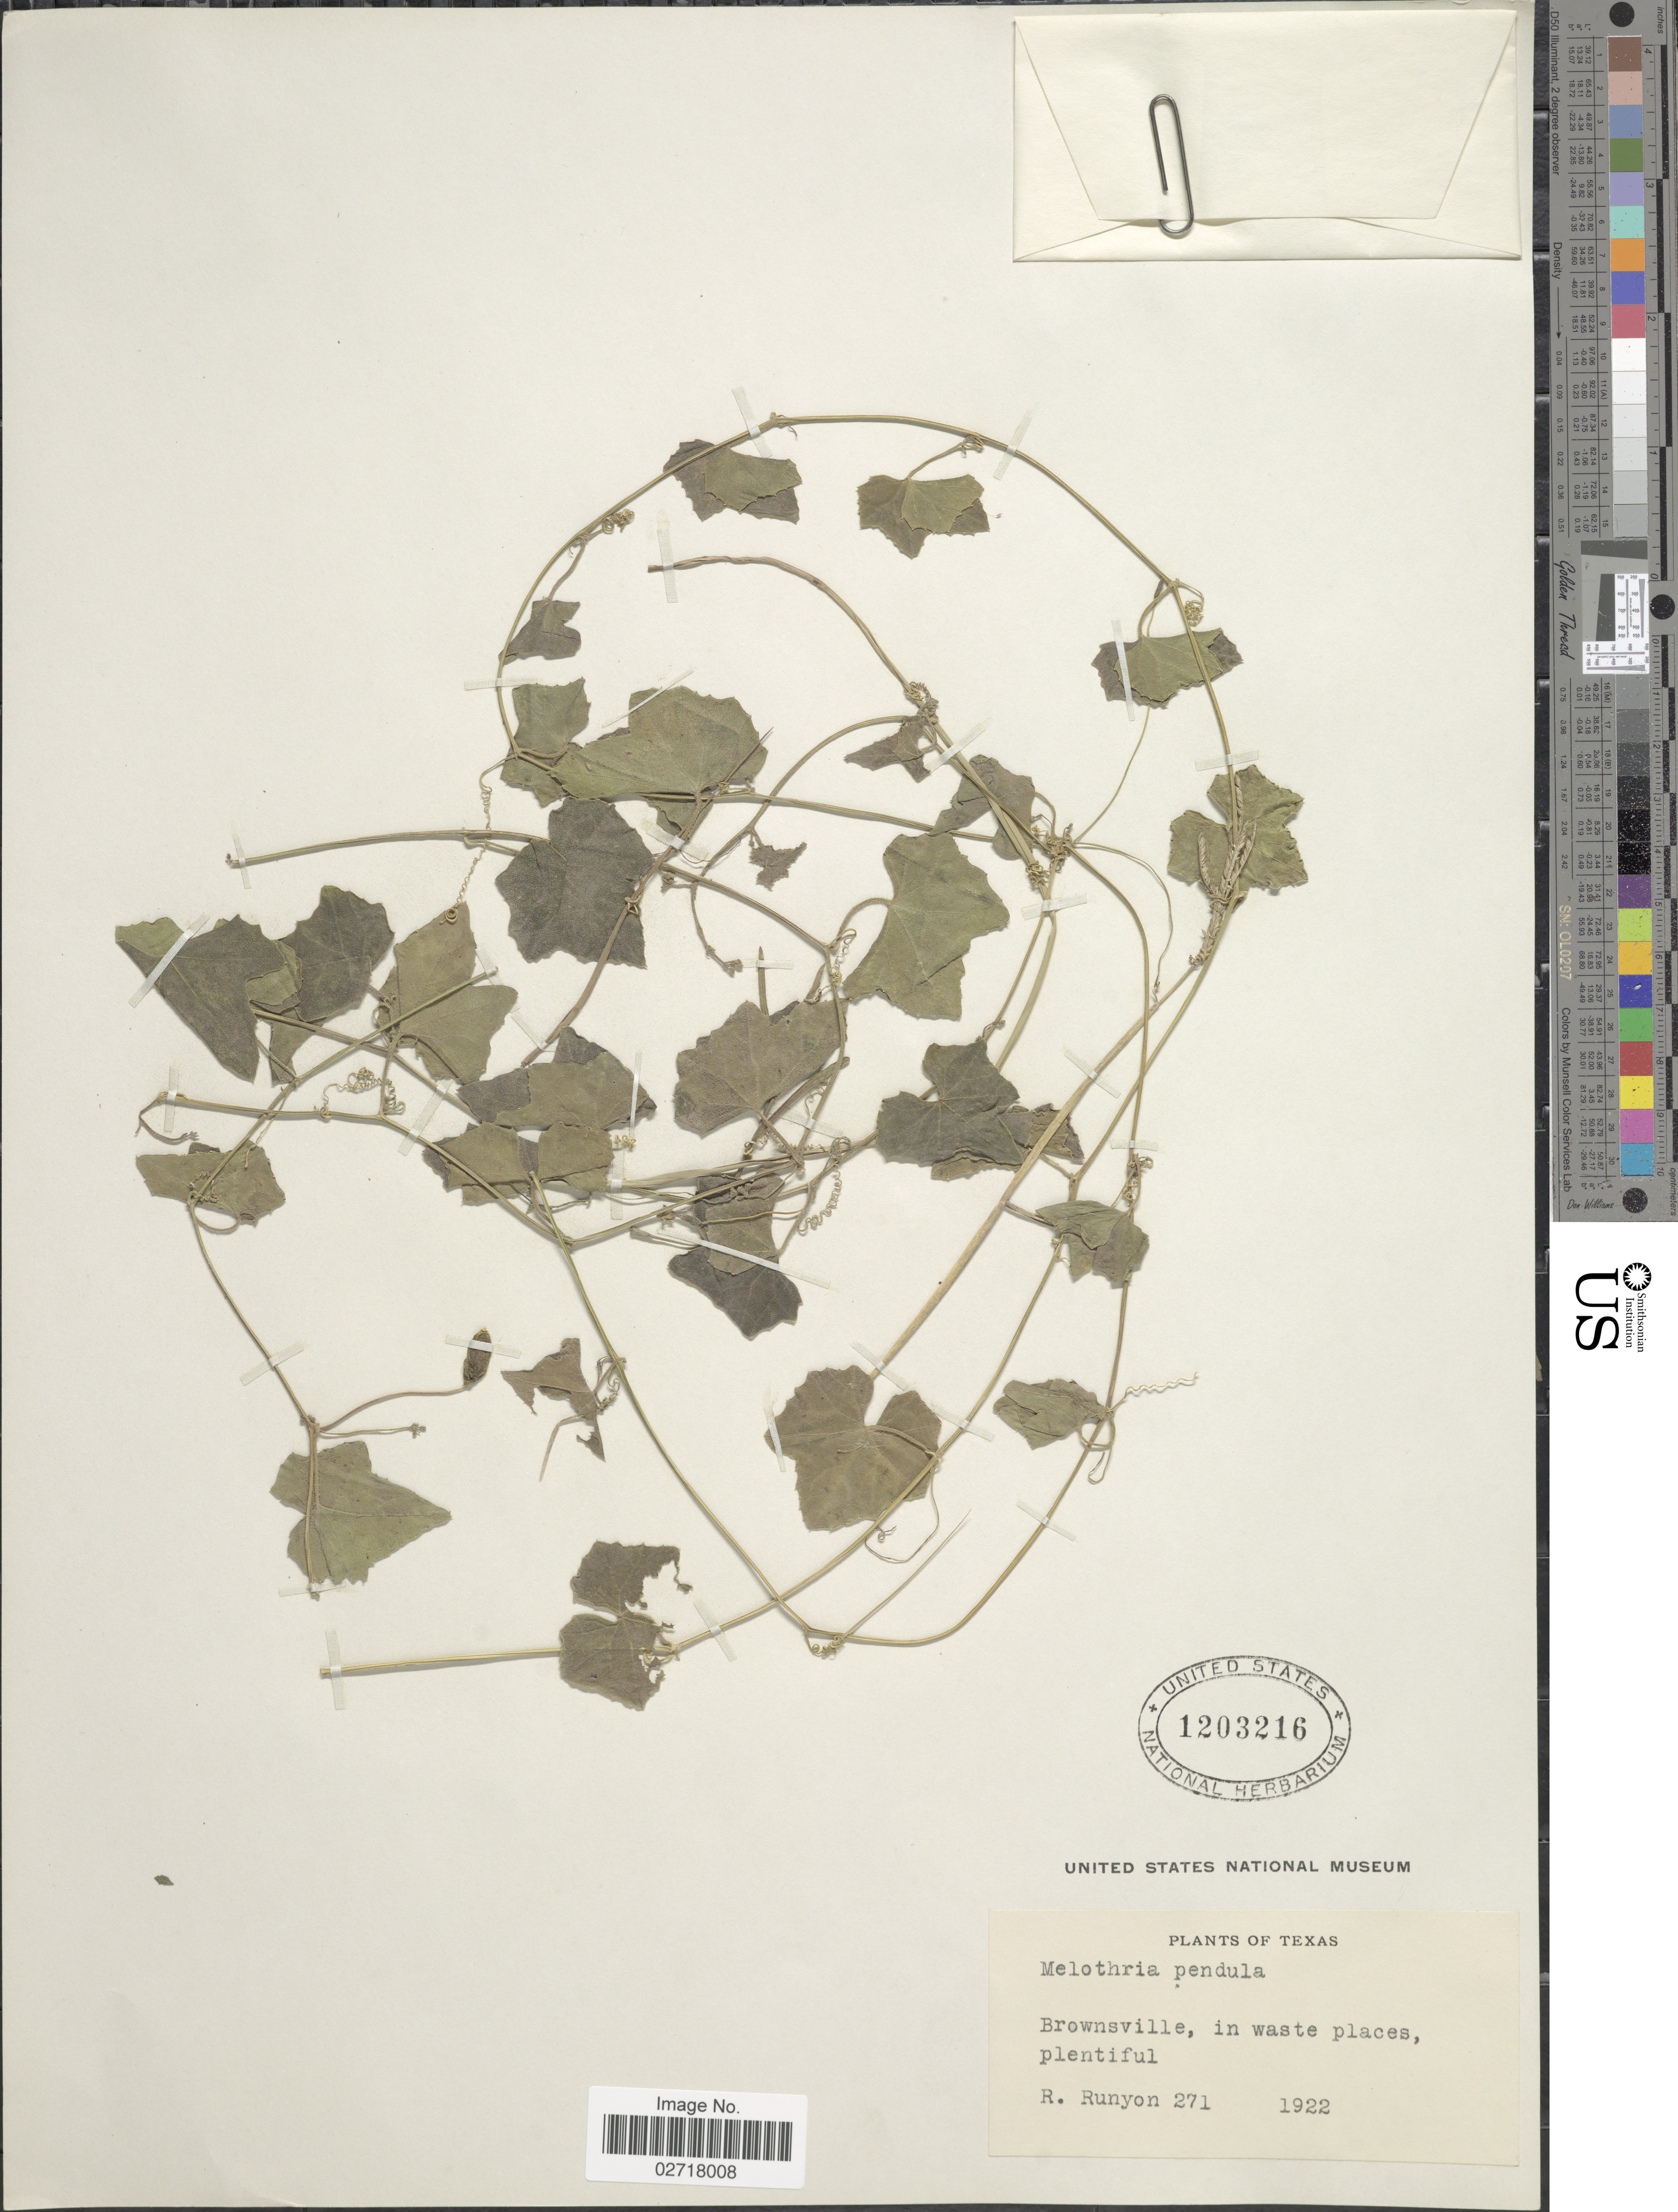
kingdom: Plantae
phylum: Tracheophyta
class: Magnoliopsida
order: Cucurbitales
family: Cucurbitaceae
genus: Melothria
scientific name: Melothria pendula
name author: L.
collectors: R. Runyon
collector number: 271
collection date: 1922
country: United States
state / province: Texas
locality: Brownsville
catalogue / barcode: US 1203216